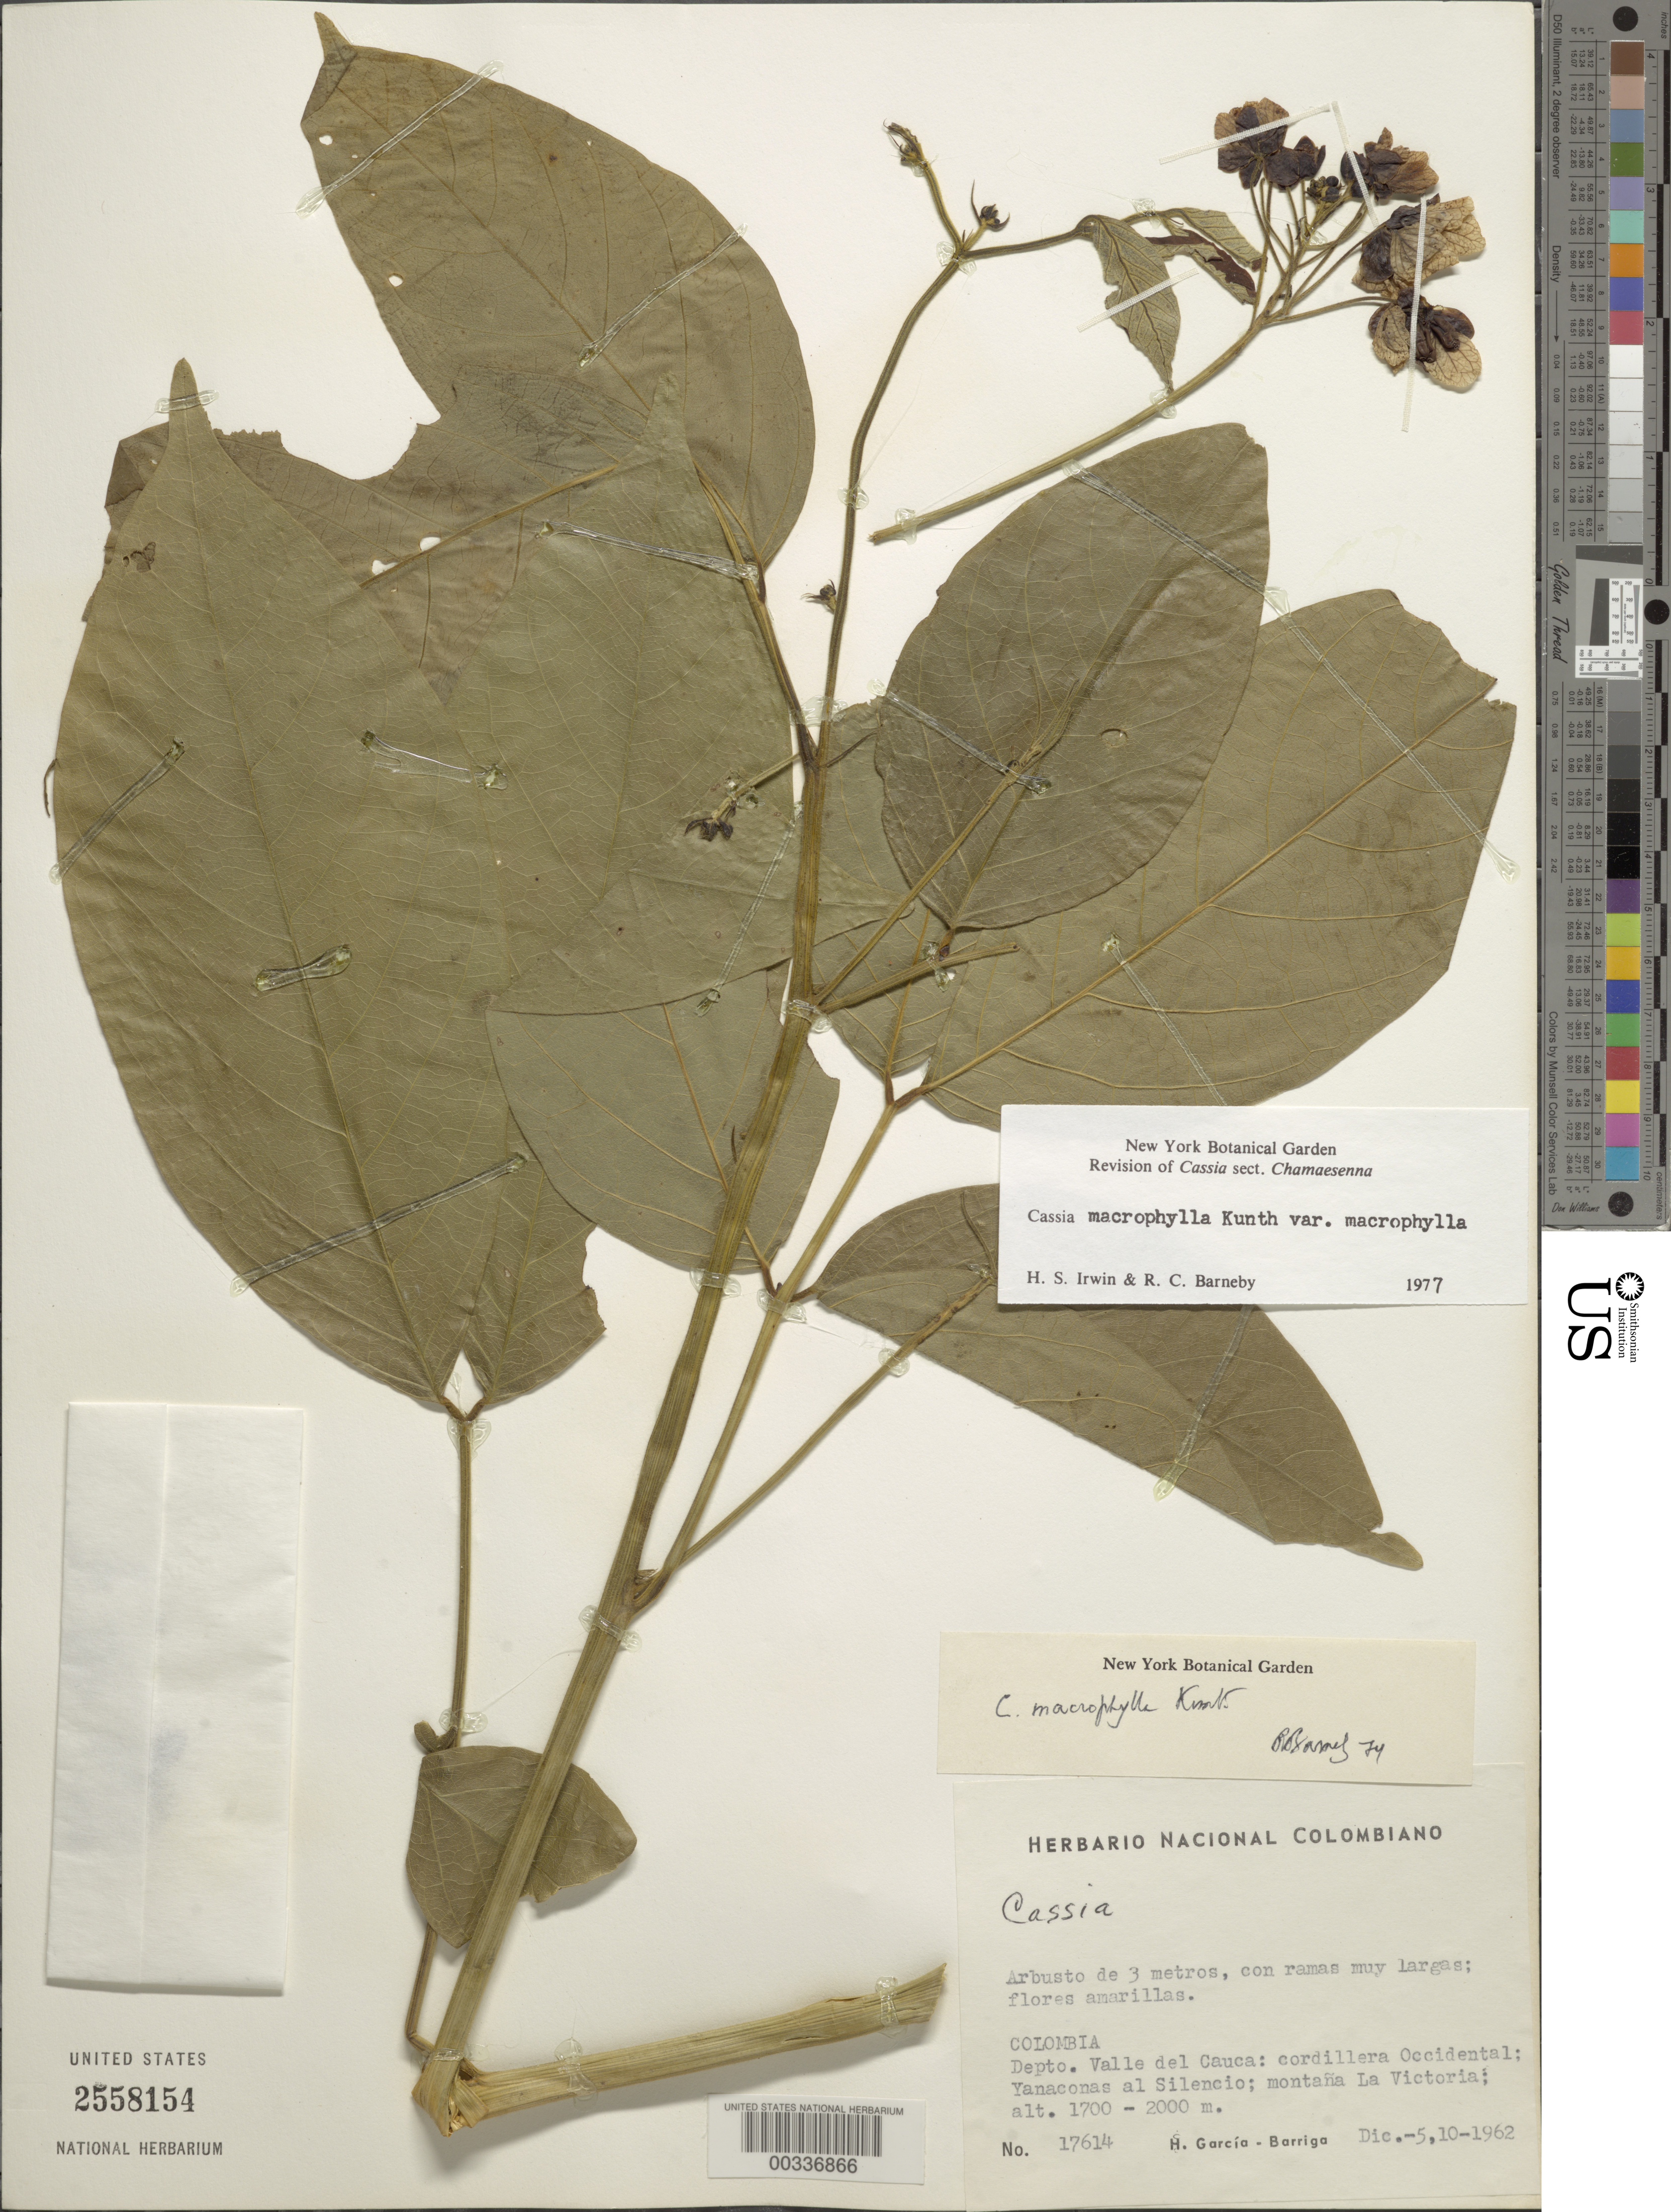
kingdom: Plantae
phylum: Tracheophyta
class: Magnoliopsida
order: Fabales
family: Fabaceae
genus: Senna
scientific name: Senna macrophylla var. macrophylla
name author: (Kunth) H.S. Irwin & Barneby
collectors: H. García Barriga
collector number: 17614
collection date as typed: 05 Dec 1962 to 10 Dec 1962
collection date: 1962-12-05/1962-12-10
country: Colombia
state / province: Valle del Cauca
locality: Cordillera Occidental; Yanaconas al Silencio; Montana la Victoria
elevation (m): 1700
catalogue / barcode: US 2558154